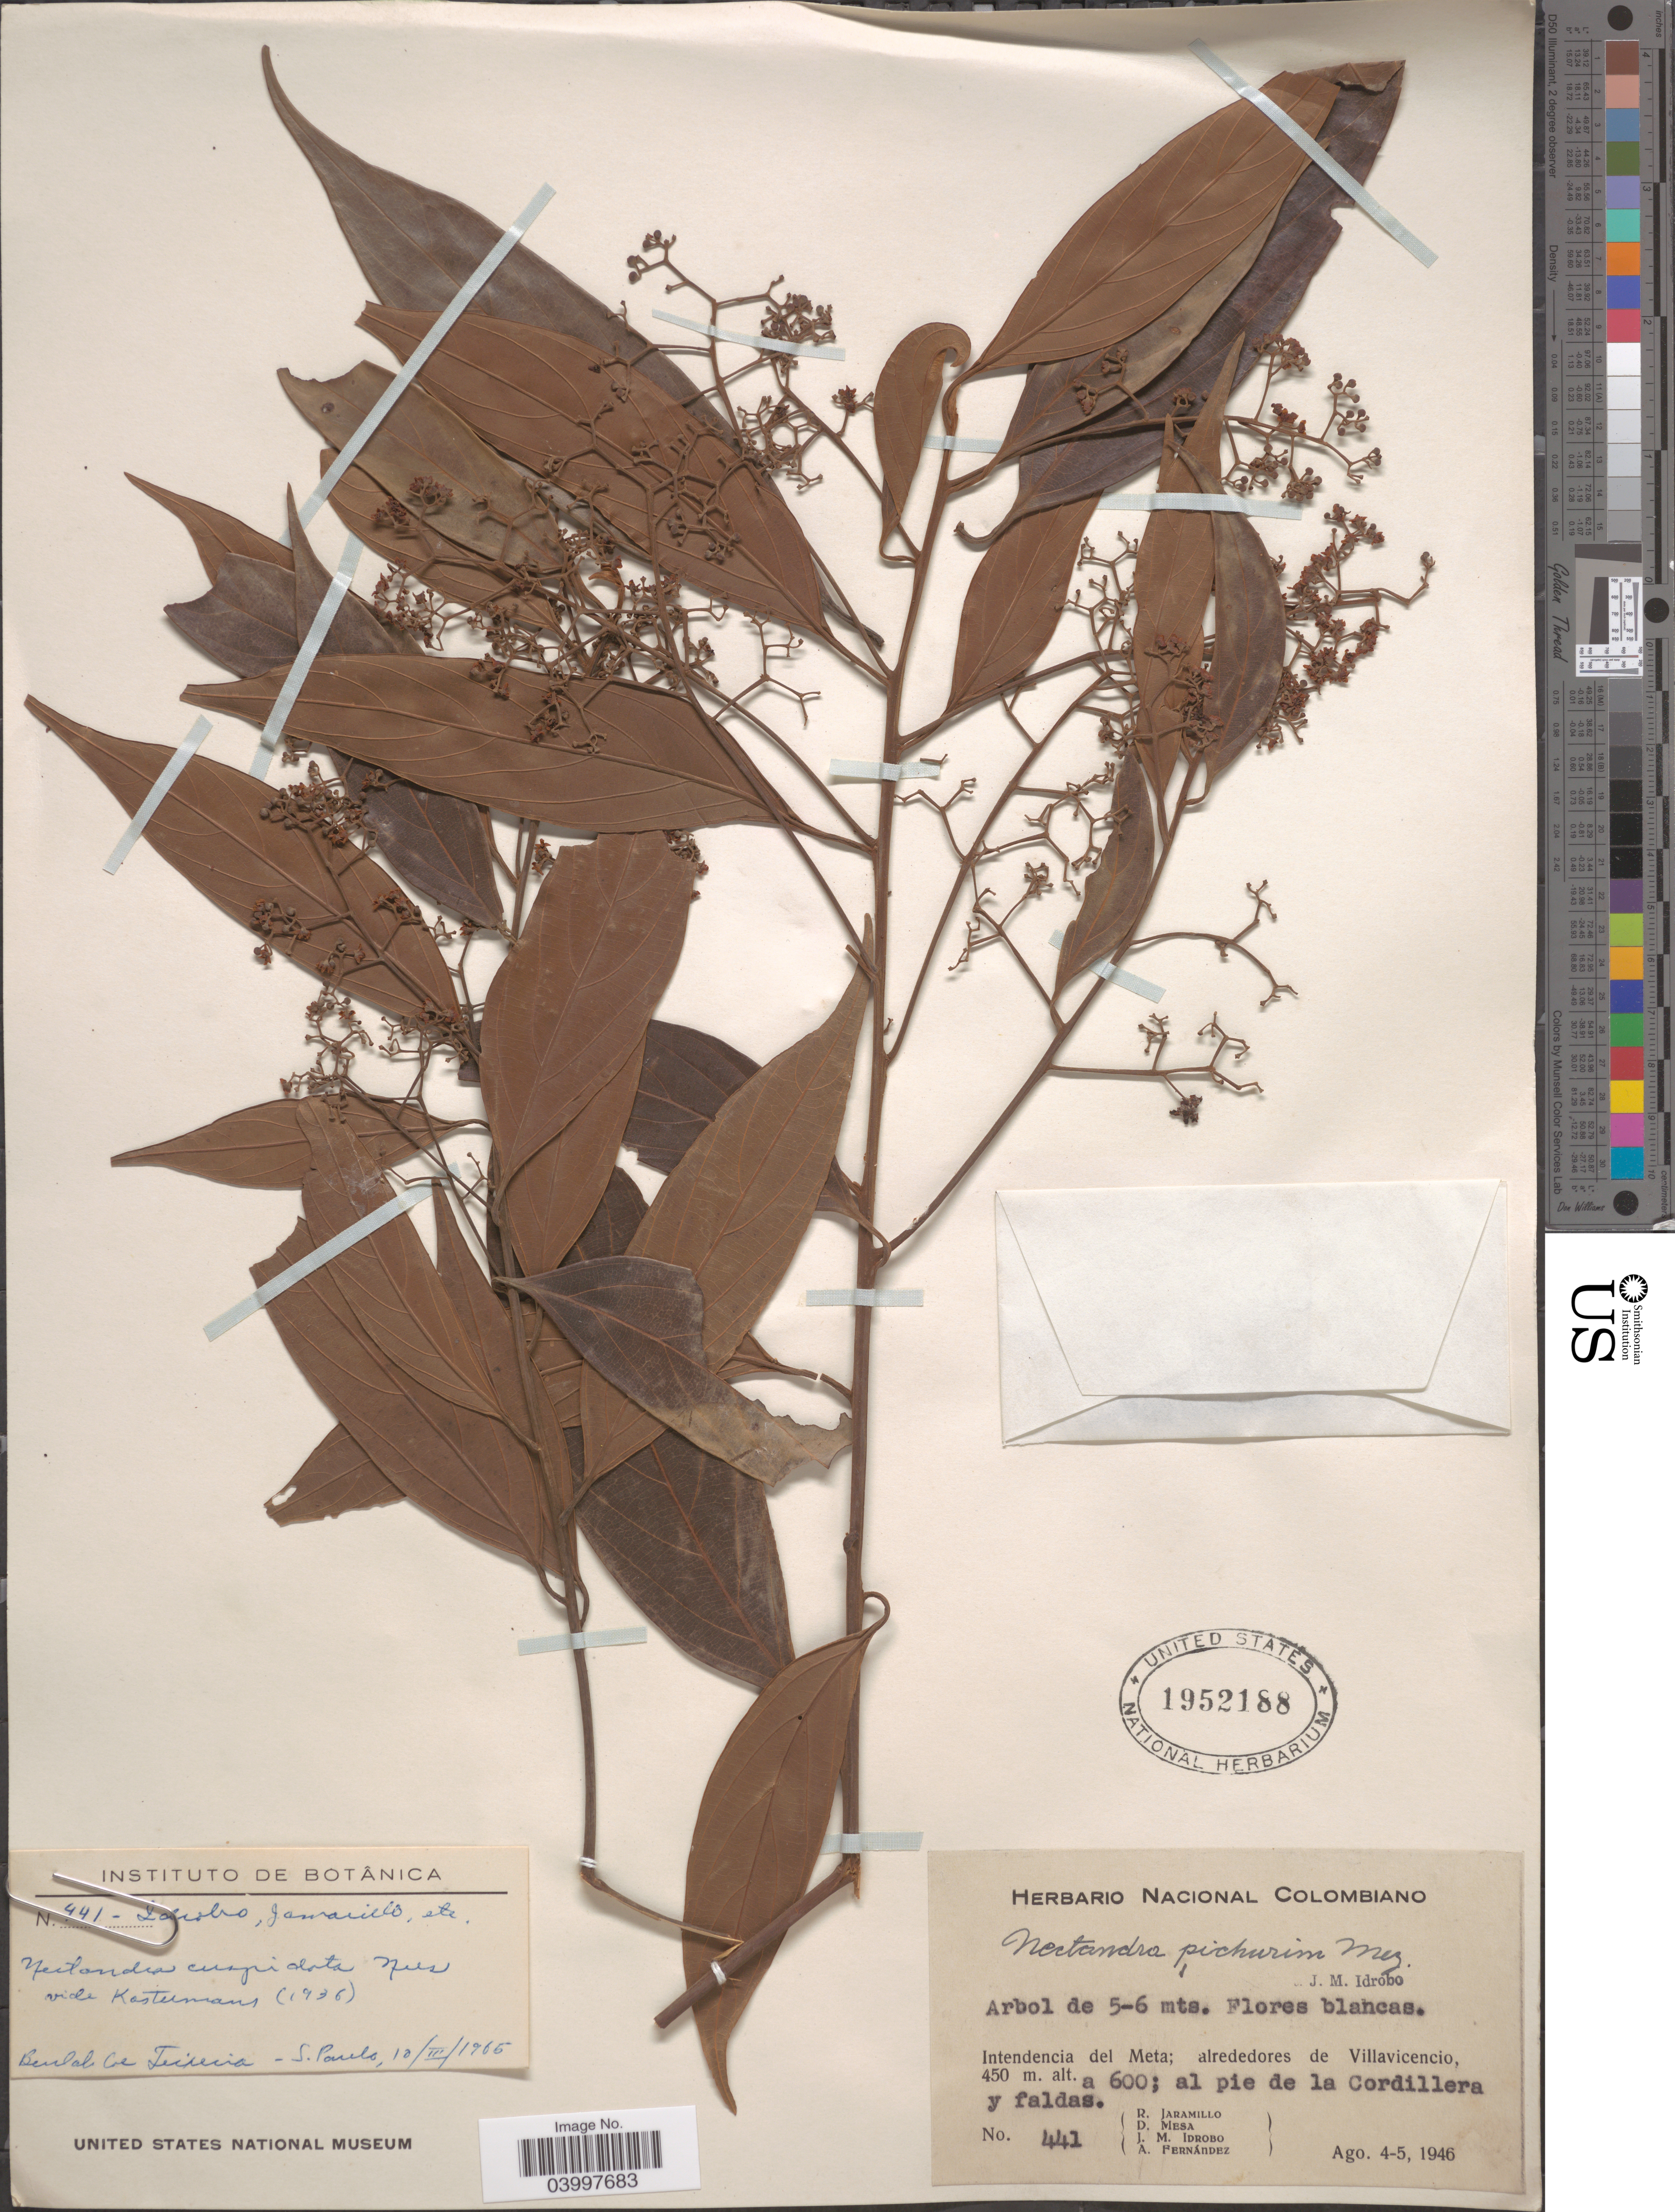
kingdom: Plantae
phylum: Tracheophyta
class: Magnoliopsida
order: Laurales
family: Lauraceae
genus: Nectandra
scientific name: Nectandra cuspidata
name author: Nees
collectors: R. Jaramillo, D. Mesa, J. M. Idrobo & A. Fernandez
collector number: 441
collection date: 1946-08-04/1946-08-05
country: Colombia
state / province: Meta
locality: Intendencia del Metal alrededores de Villavicencio; al pie de la Cordillera y faldas.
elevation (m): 450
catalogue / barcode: US 1952188